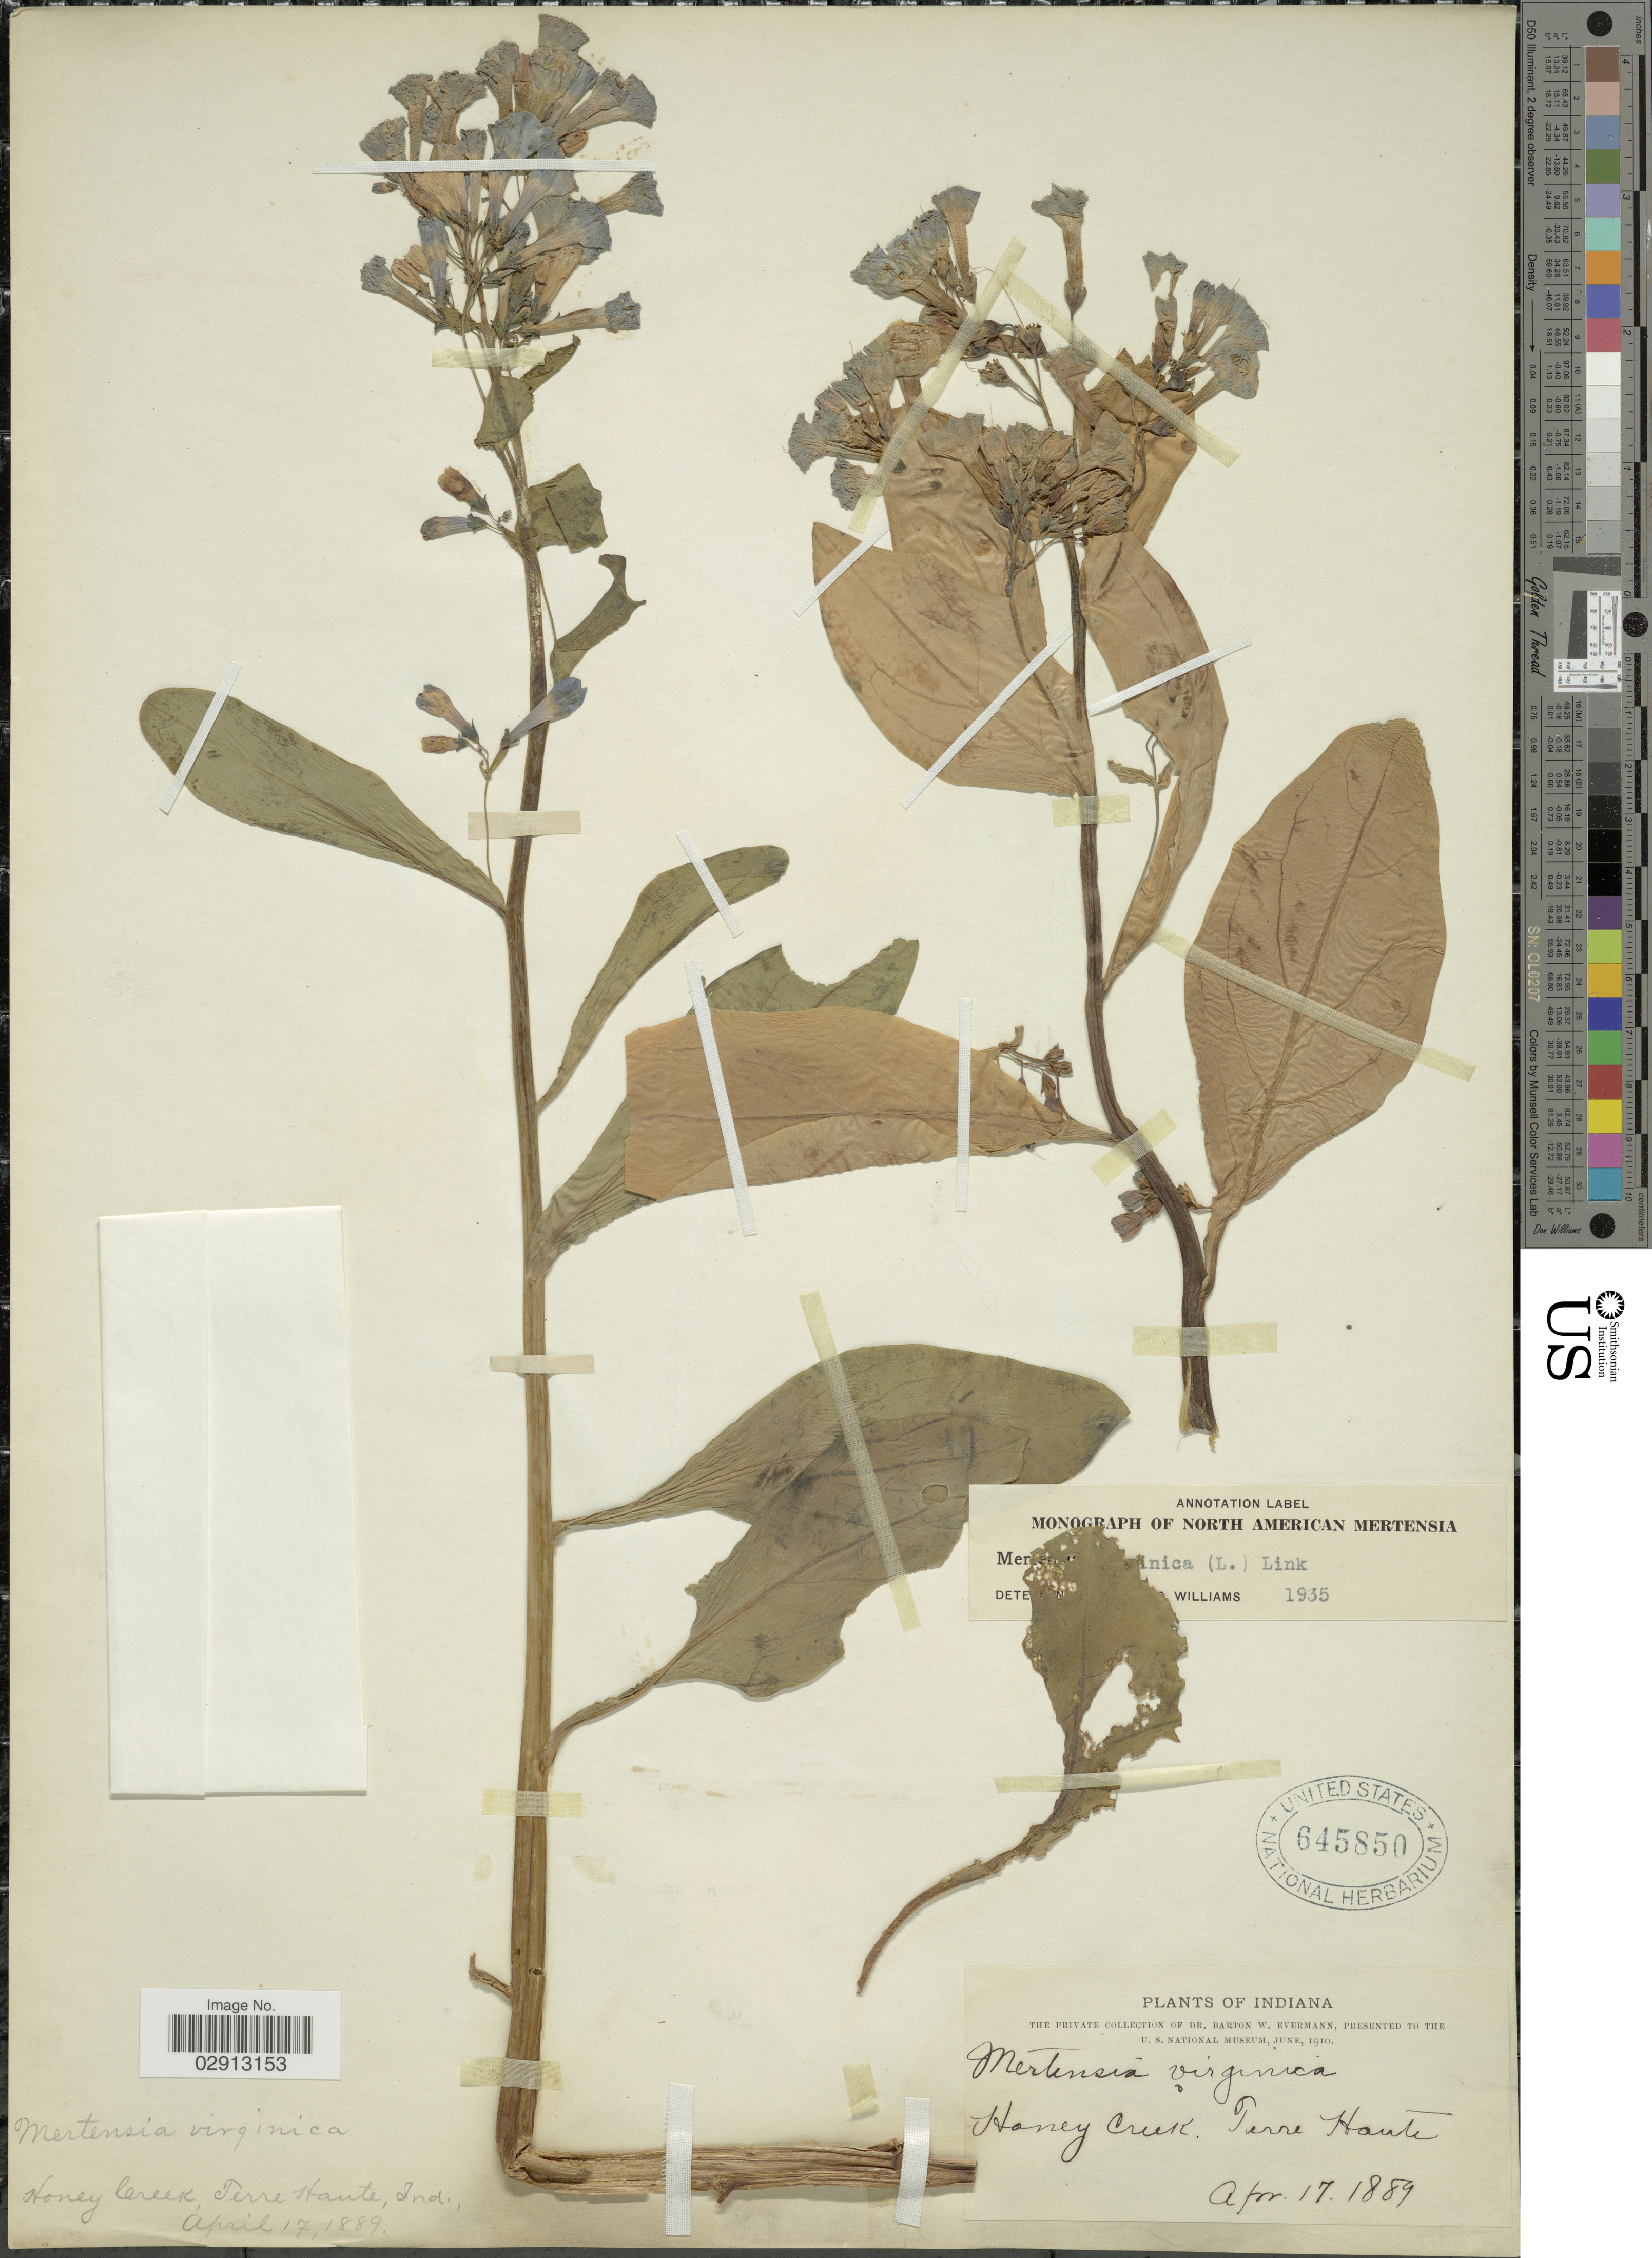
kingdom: Plantae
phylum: Tracheophyta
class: Magnoliopsida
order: Boraginales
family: Boraginaceae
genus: Mertensia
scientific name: Mertensia virginica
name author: (L.) Pers. ex Link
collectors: B. W. Evermann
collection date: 1889-04-17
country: United States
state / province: Indiana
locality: Honey Creek, Terre Haute.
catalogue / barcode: US 645850